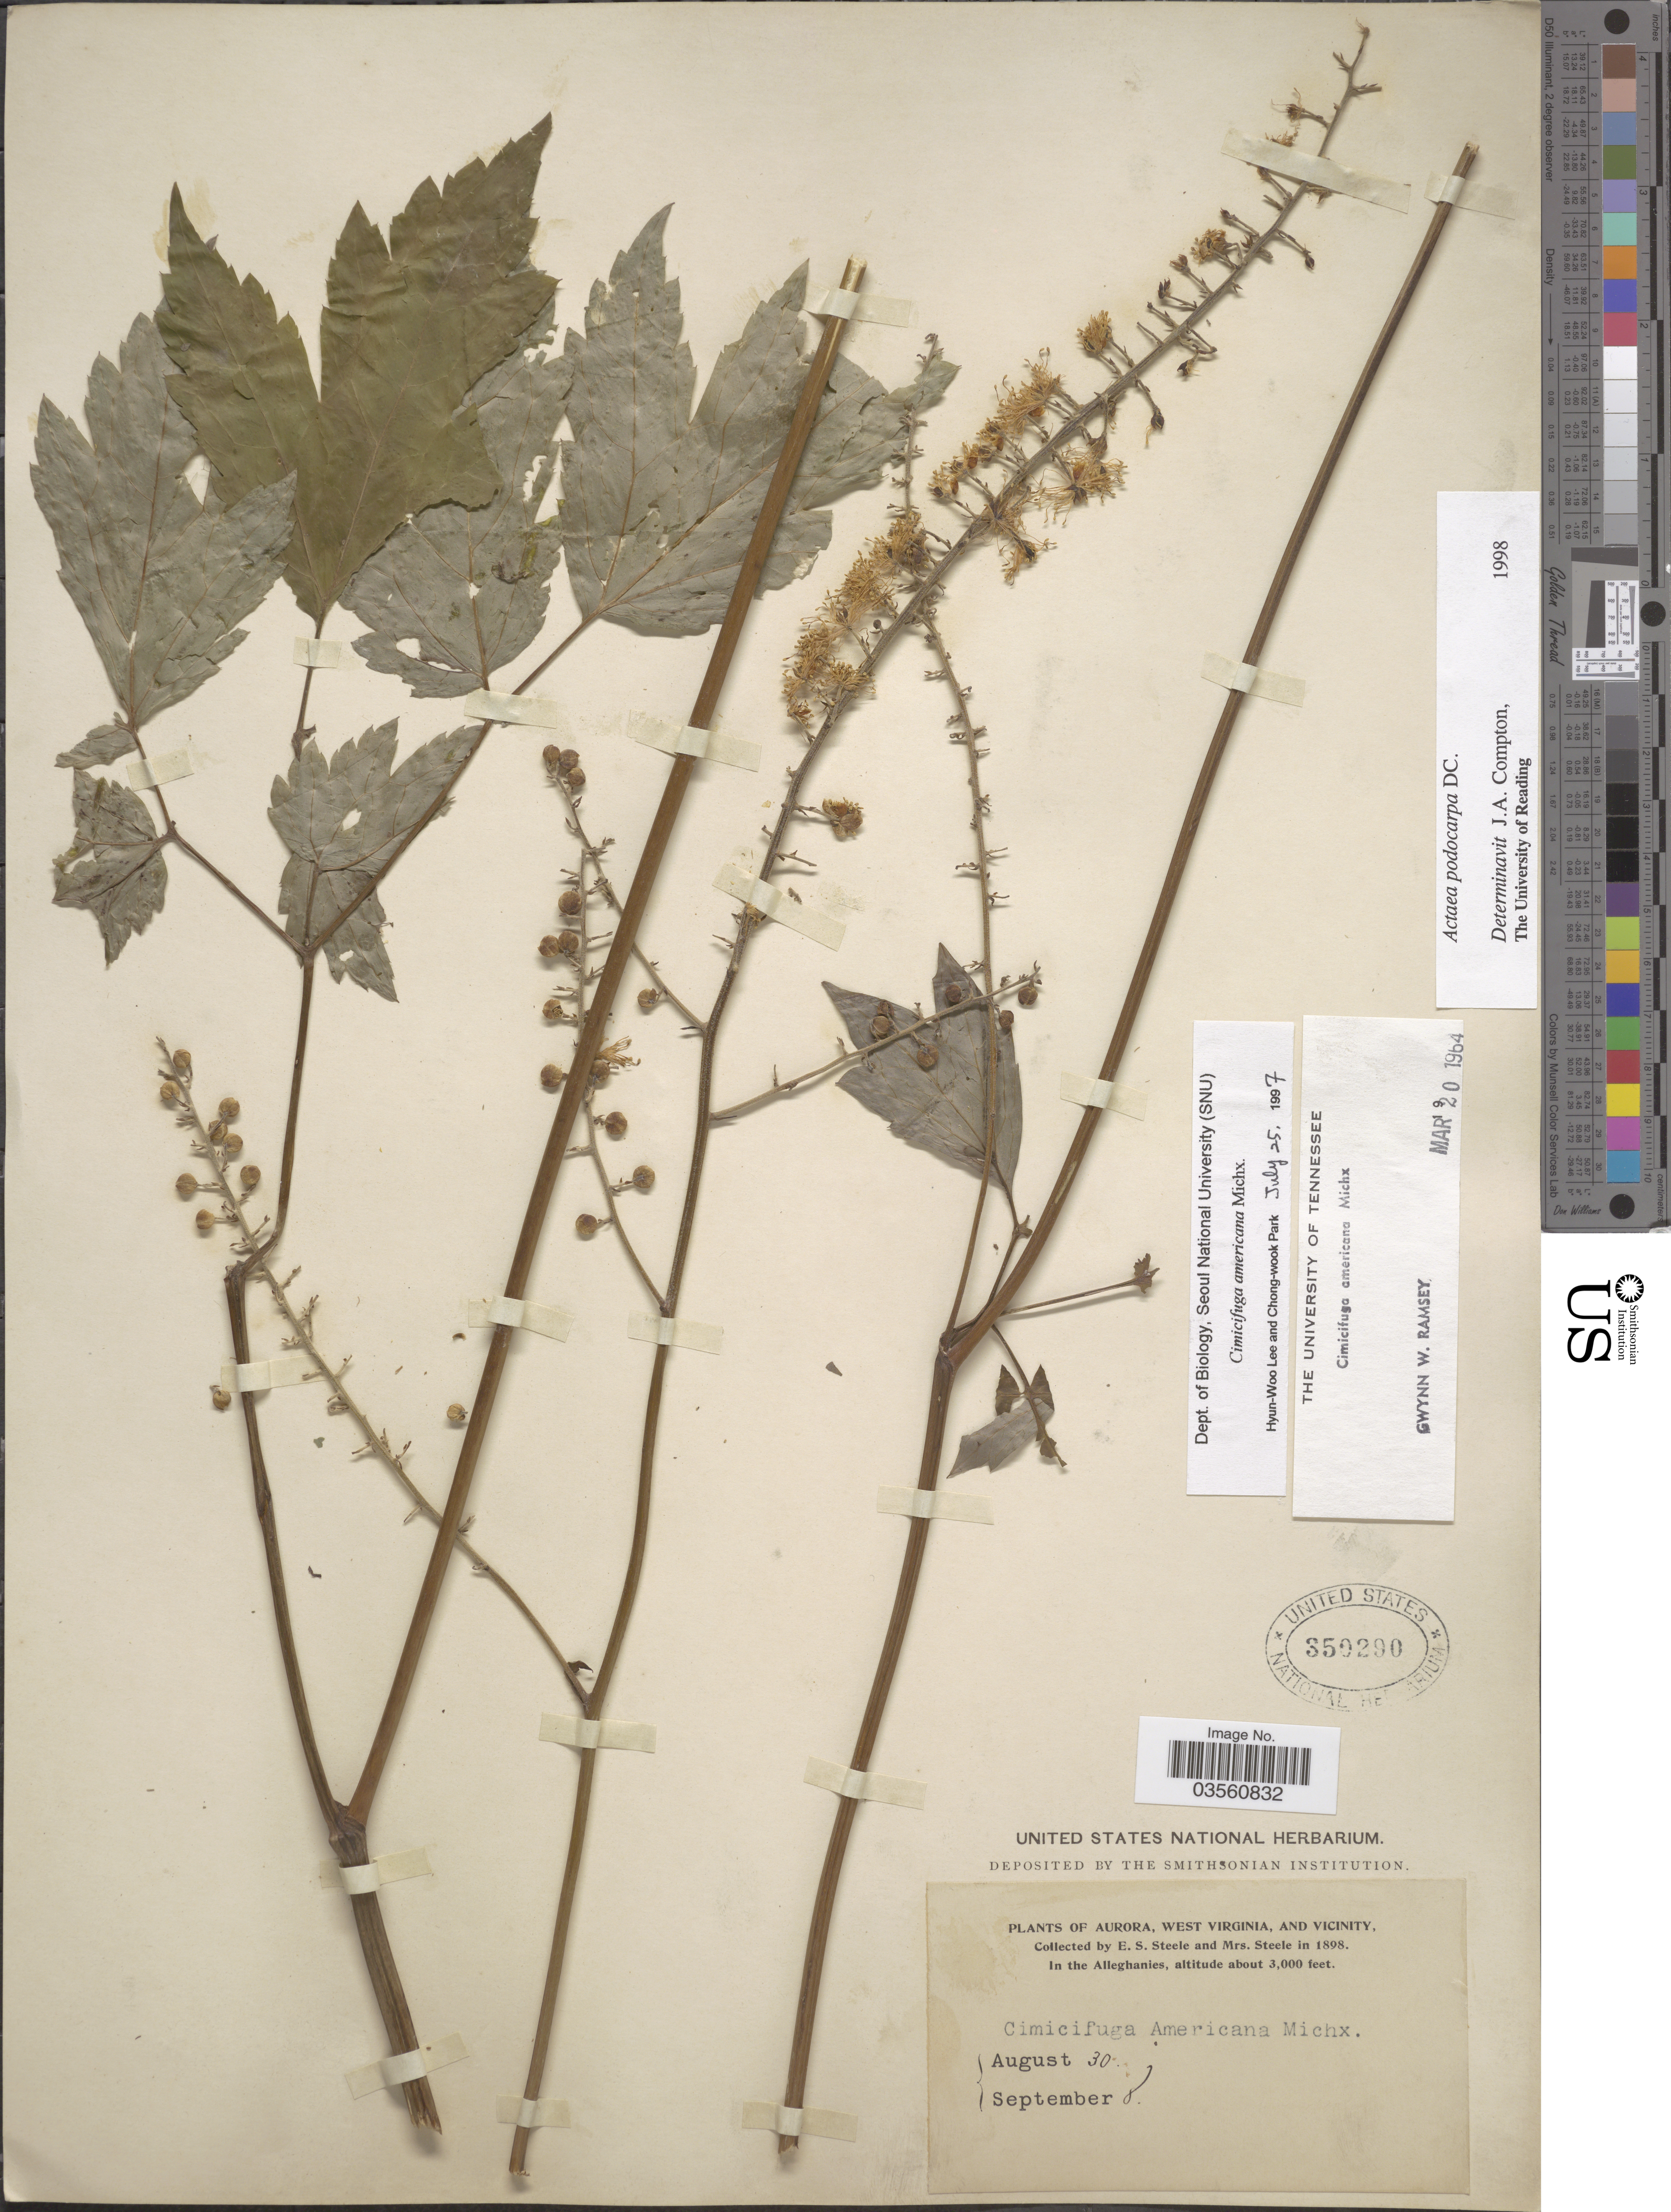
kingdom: Plantae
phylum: Tracheophyta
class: Magnoliopsida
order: Ranunculales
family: Ranunculaceae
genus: Actaea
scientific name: Actaea podocarpa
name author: DC.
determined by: Compton, J. A.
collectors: E. Steele & Mrs. E. S. Steele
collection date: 1898-08-30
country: United States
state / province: West Virginia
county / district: Preston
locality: Aurora, and vicinity. In the Alleghanies.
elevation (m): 914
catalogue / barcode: US 350290